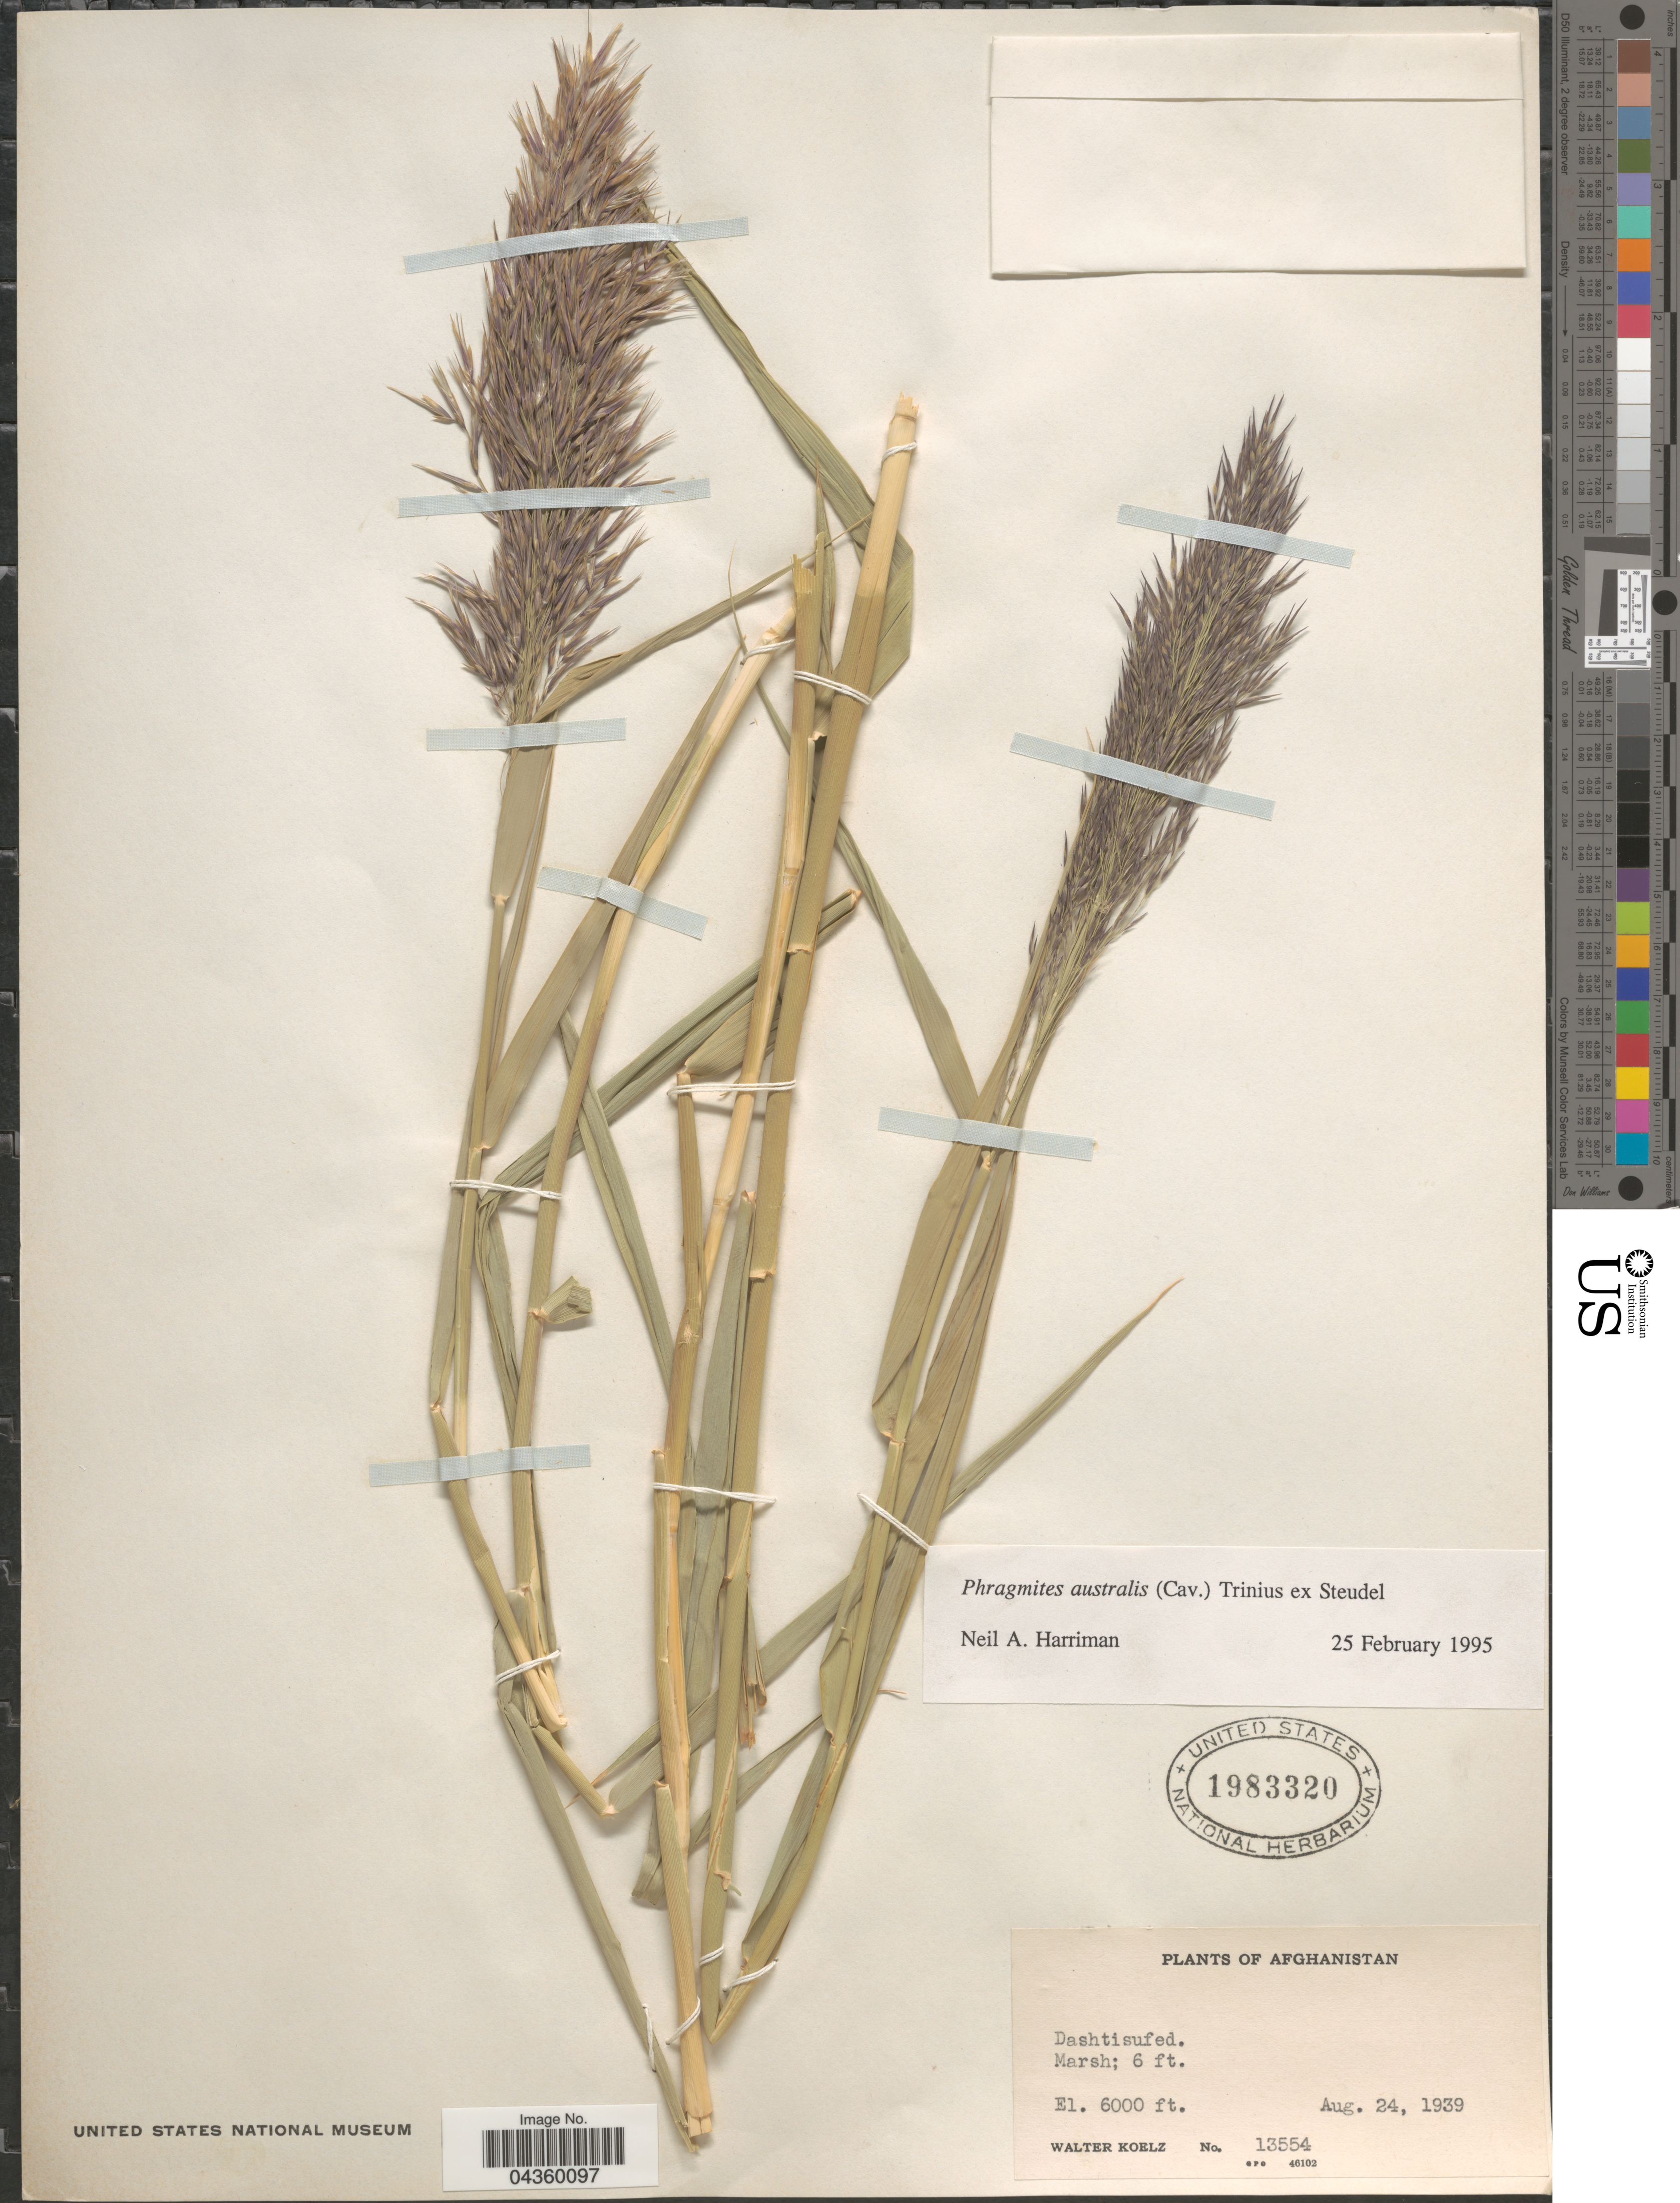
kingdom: Plantae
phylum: Tracheophyta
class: Liliopsida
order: Poales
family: Poaceae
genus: Phragmites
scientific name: Phragmites australis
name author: (Cav.) Trin. ex Steud.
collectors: W. N. Koelz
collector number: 13554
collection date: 1939-08-24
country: Afghanistan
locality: Dashtisufed.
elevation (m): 1829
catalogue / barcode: US 1983320